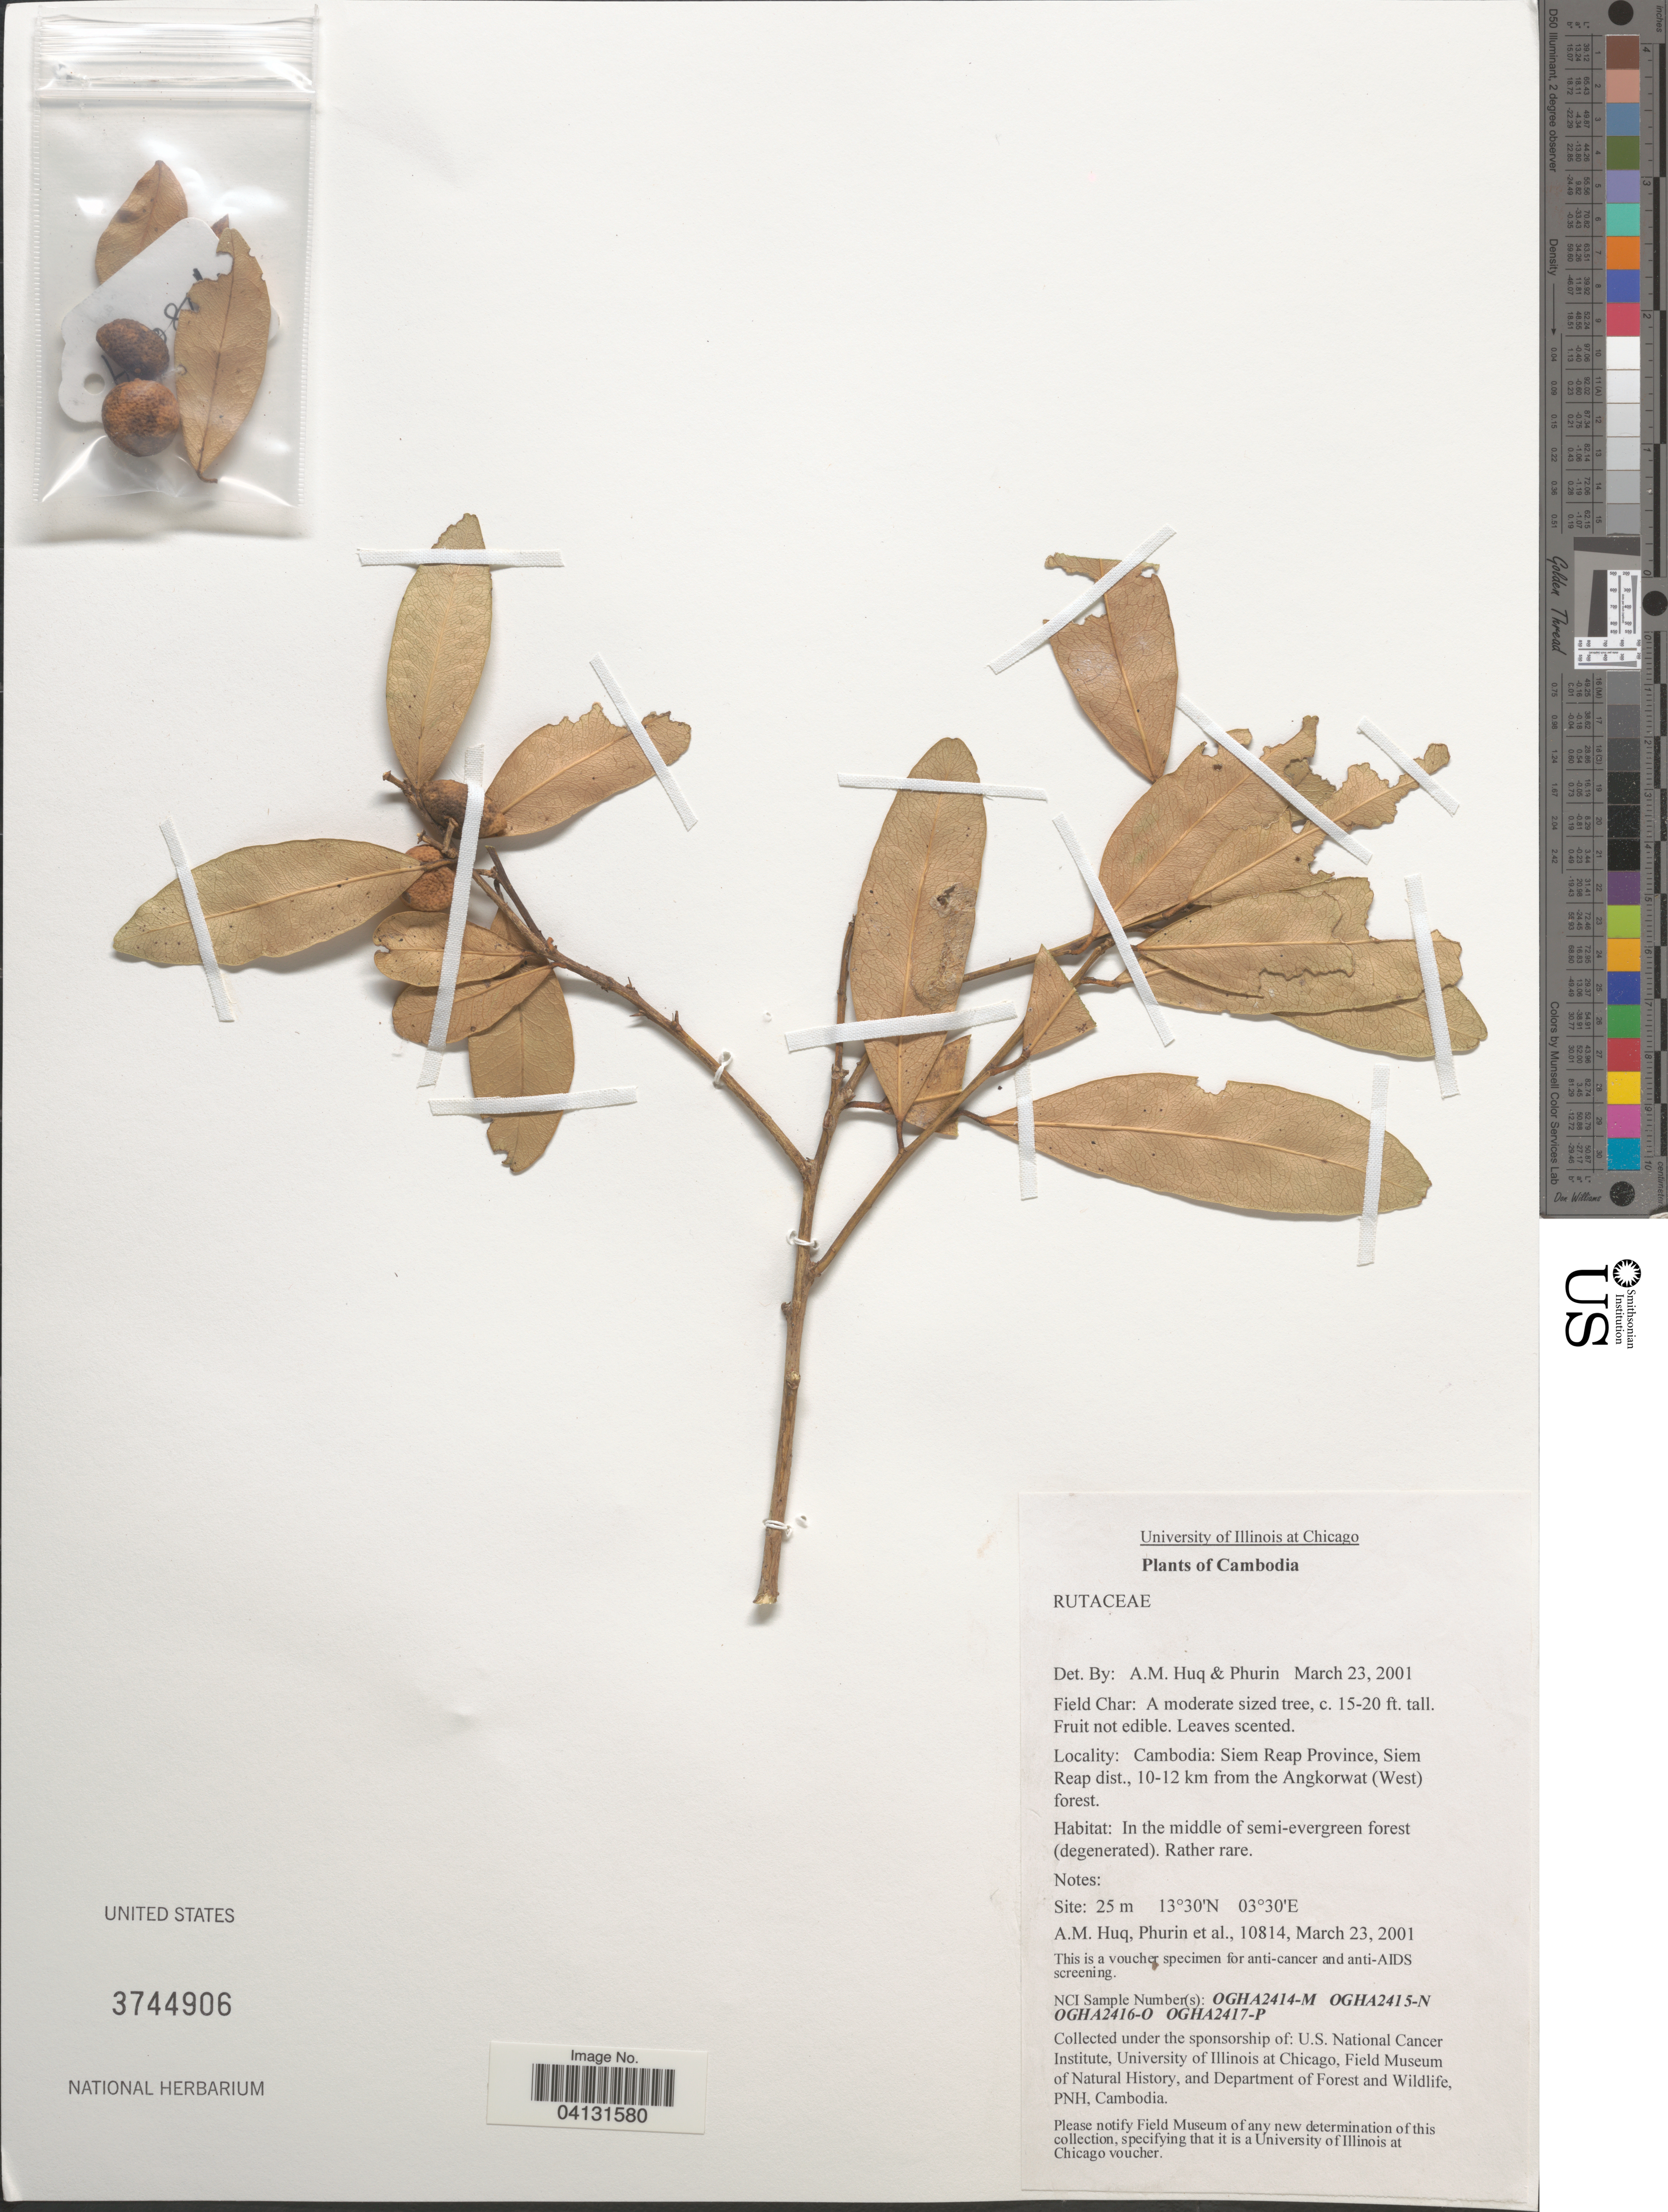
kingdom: Plantae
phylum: Tracheophyta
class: Magnoliopsida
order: Sapindales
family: Rutaceae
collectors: A. M. Huq, -. Phurin & et al.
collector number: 10814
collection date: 2001-03-23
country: Cambodia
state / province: Siĕm Réab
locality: Siem Reap Province, Siem Reap dist., 10-12 km from the Angkorwat (West) forest.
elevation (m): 25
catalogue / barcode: US 3744906